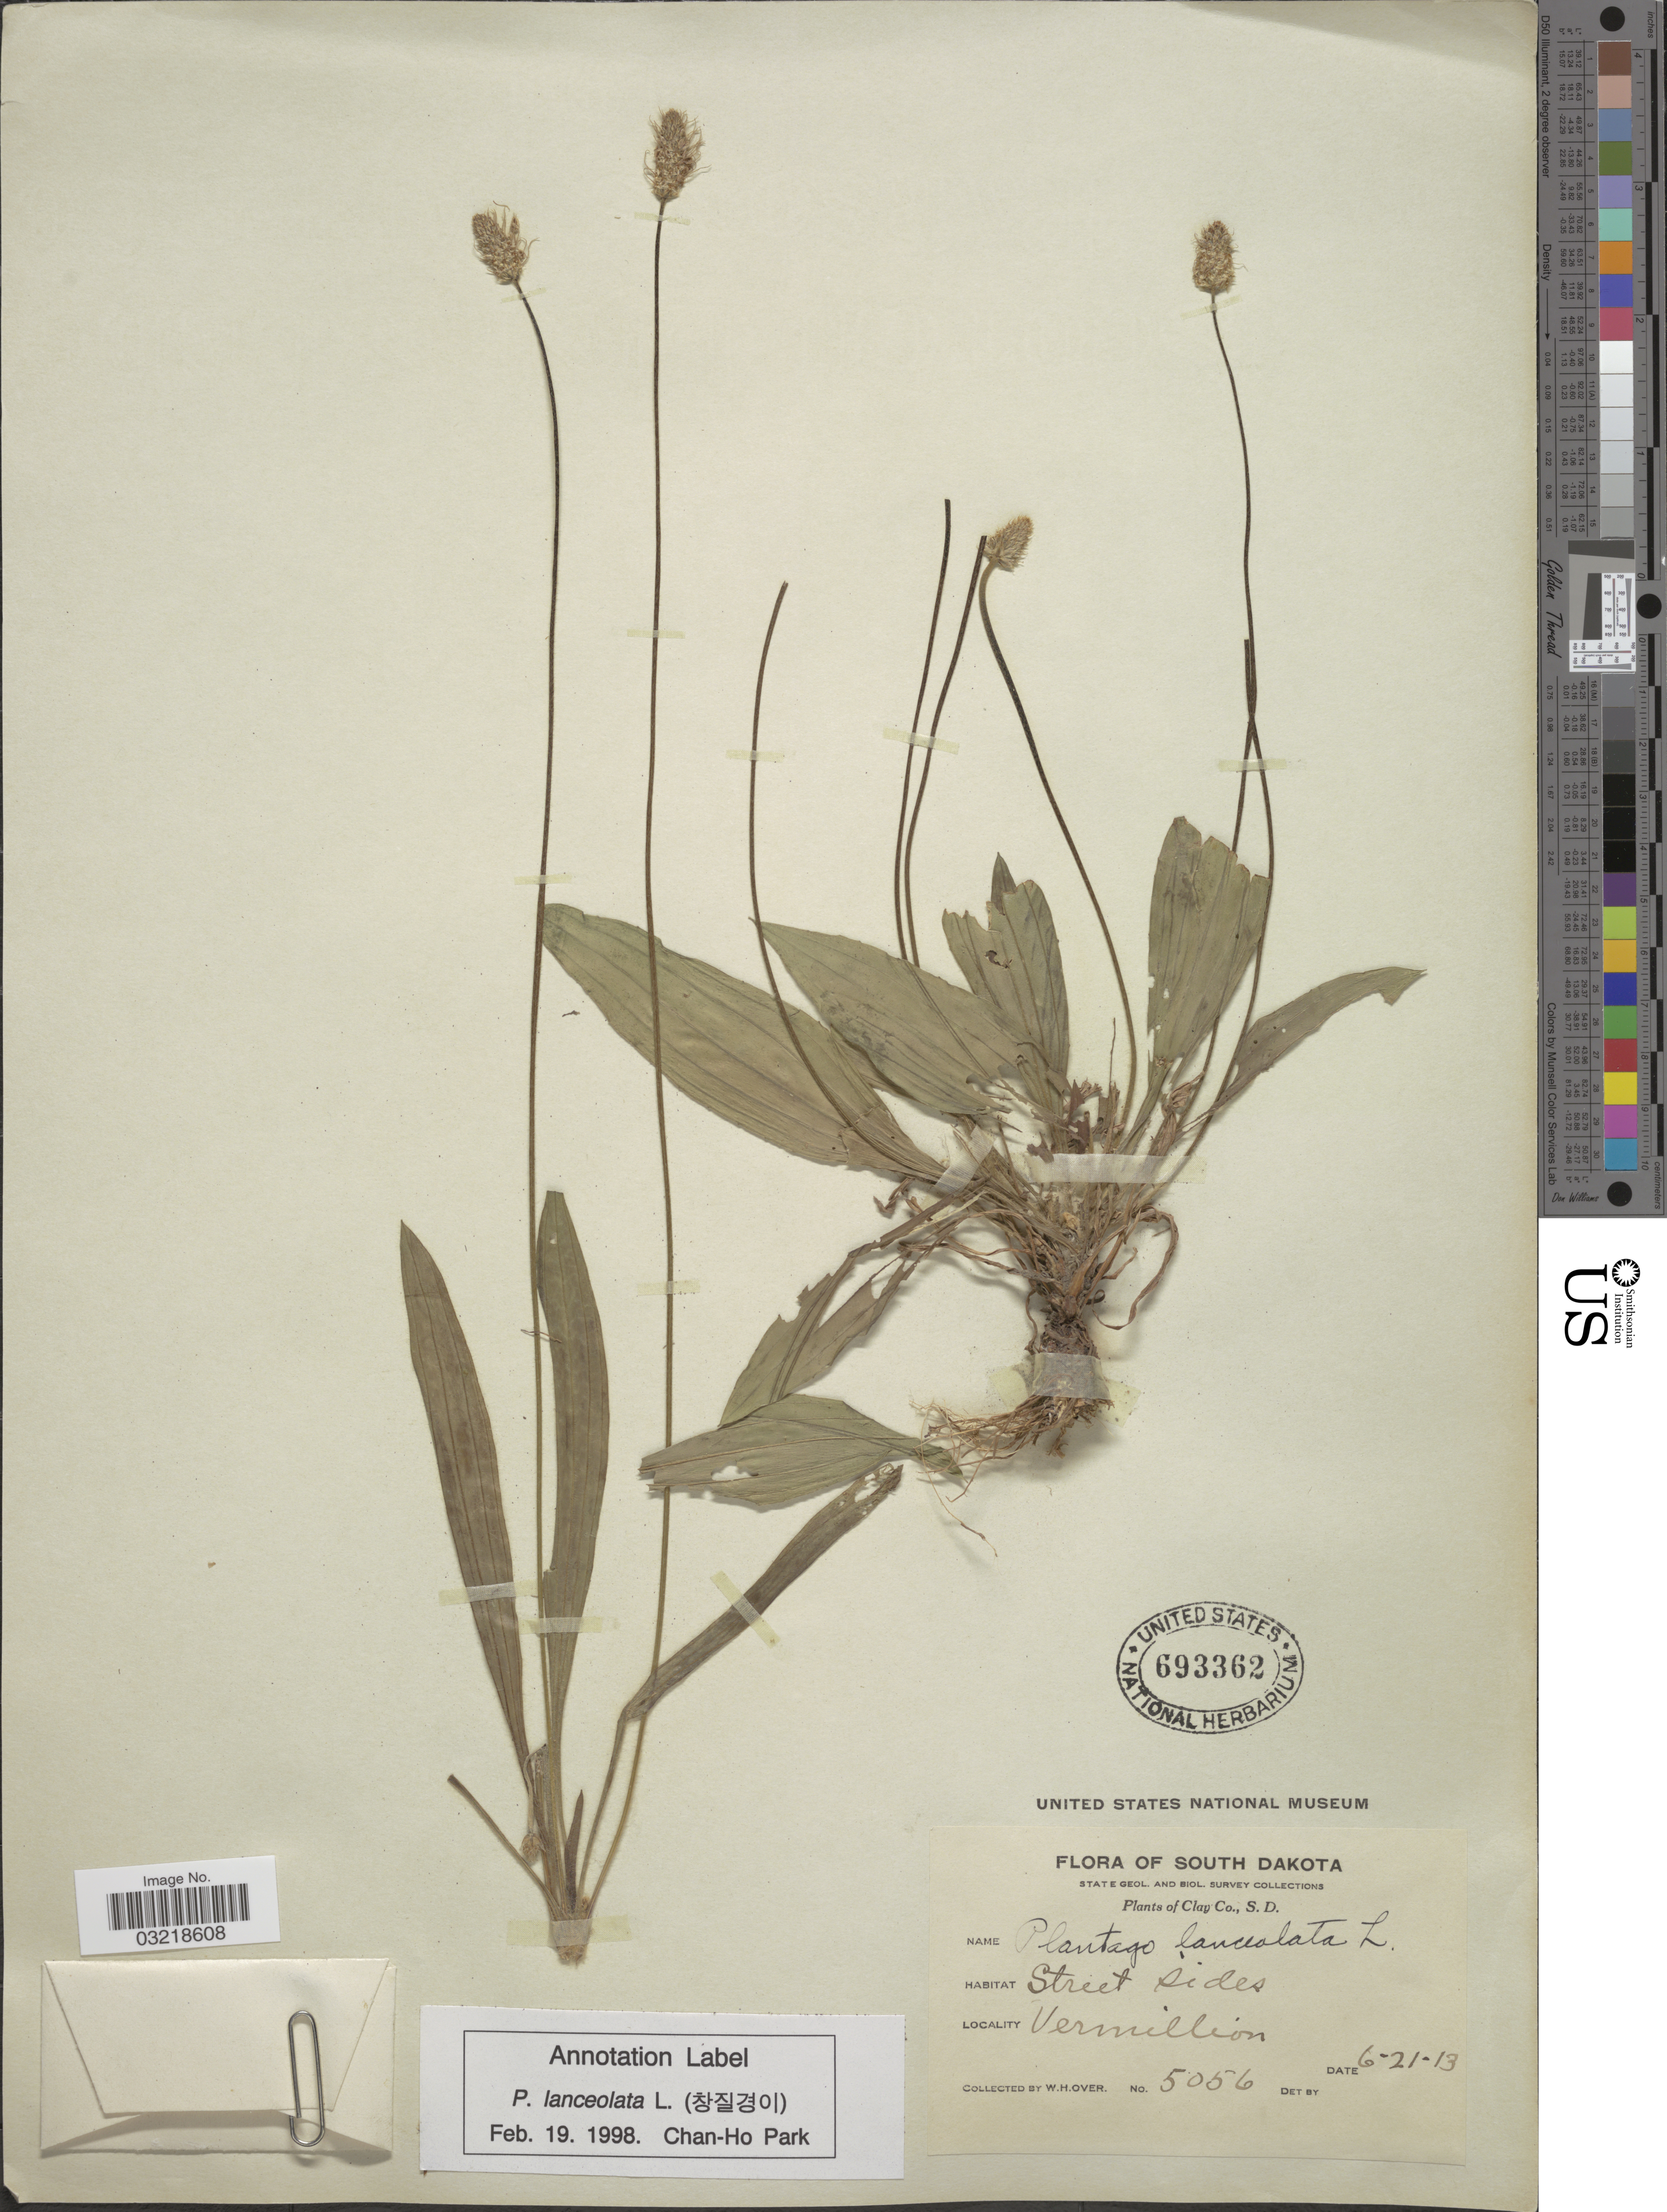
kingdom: Plantae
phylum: Tracheophyta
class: Magnoliopsida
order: Lamiales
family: Plantaginaceae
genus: Plantago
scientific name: Plantago lanceolata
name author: L.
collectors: W. Over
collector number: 5056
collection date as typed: Transcribed d/m/y: 21/6/13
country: United States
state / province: South Dakota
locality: Clay Co. Vermillion.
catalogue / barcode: US 693362